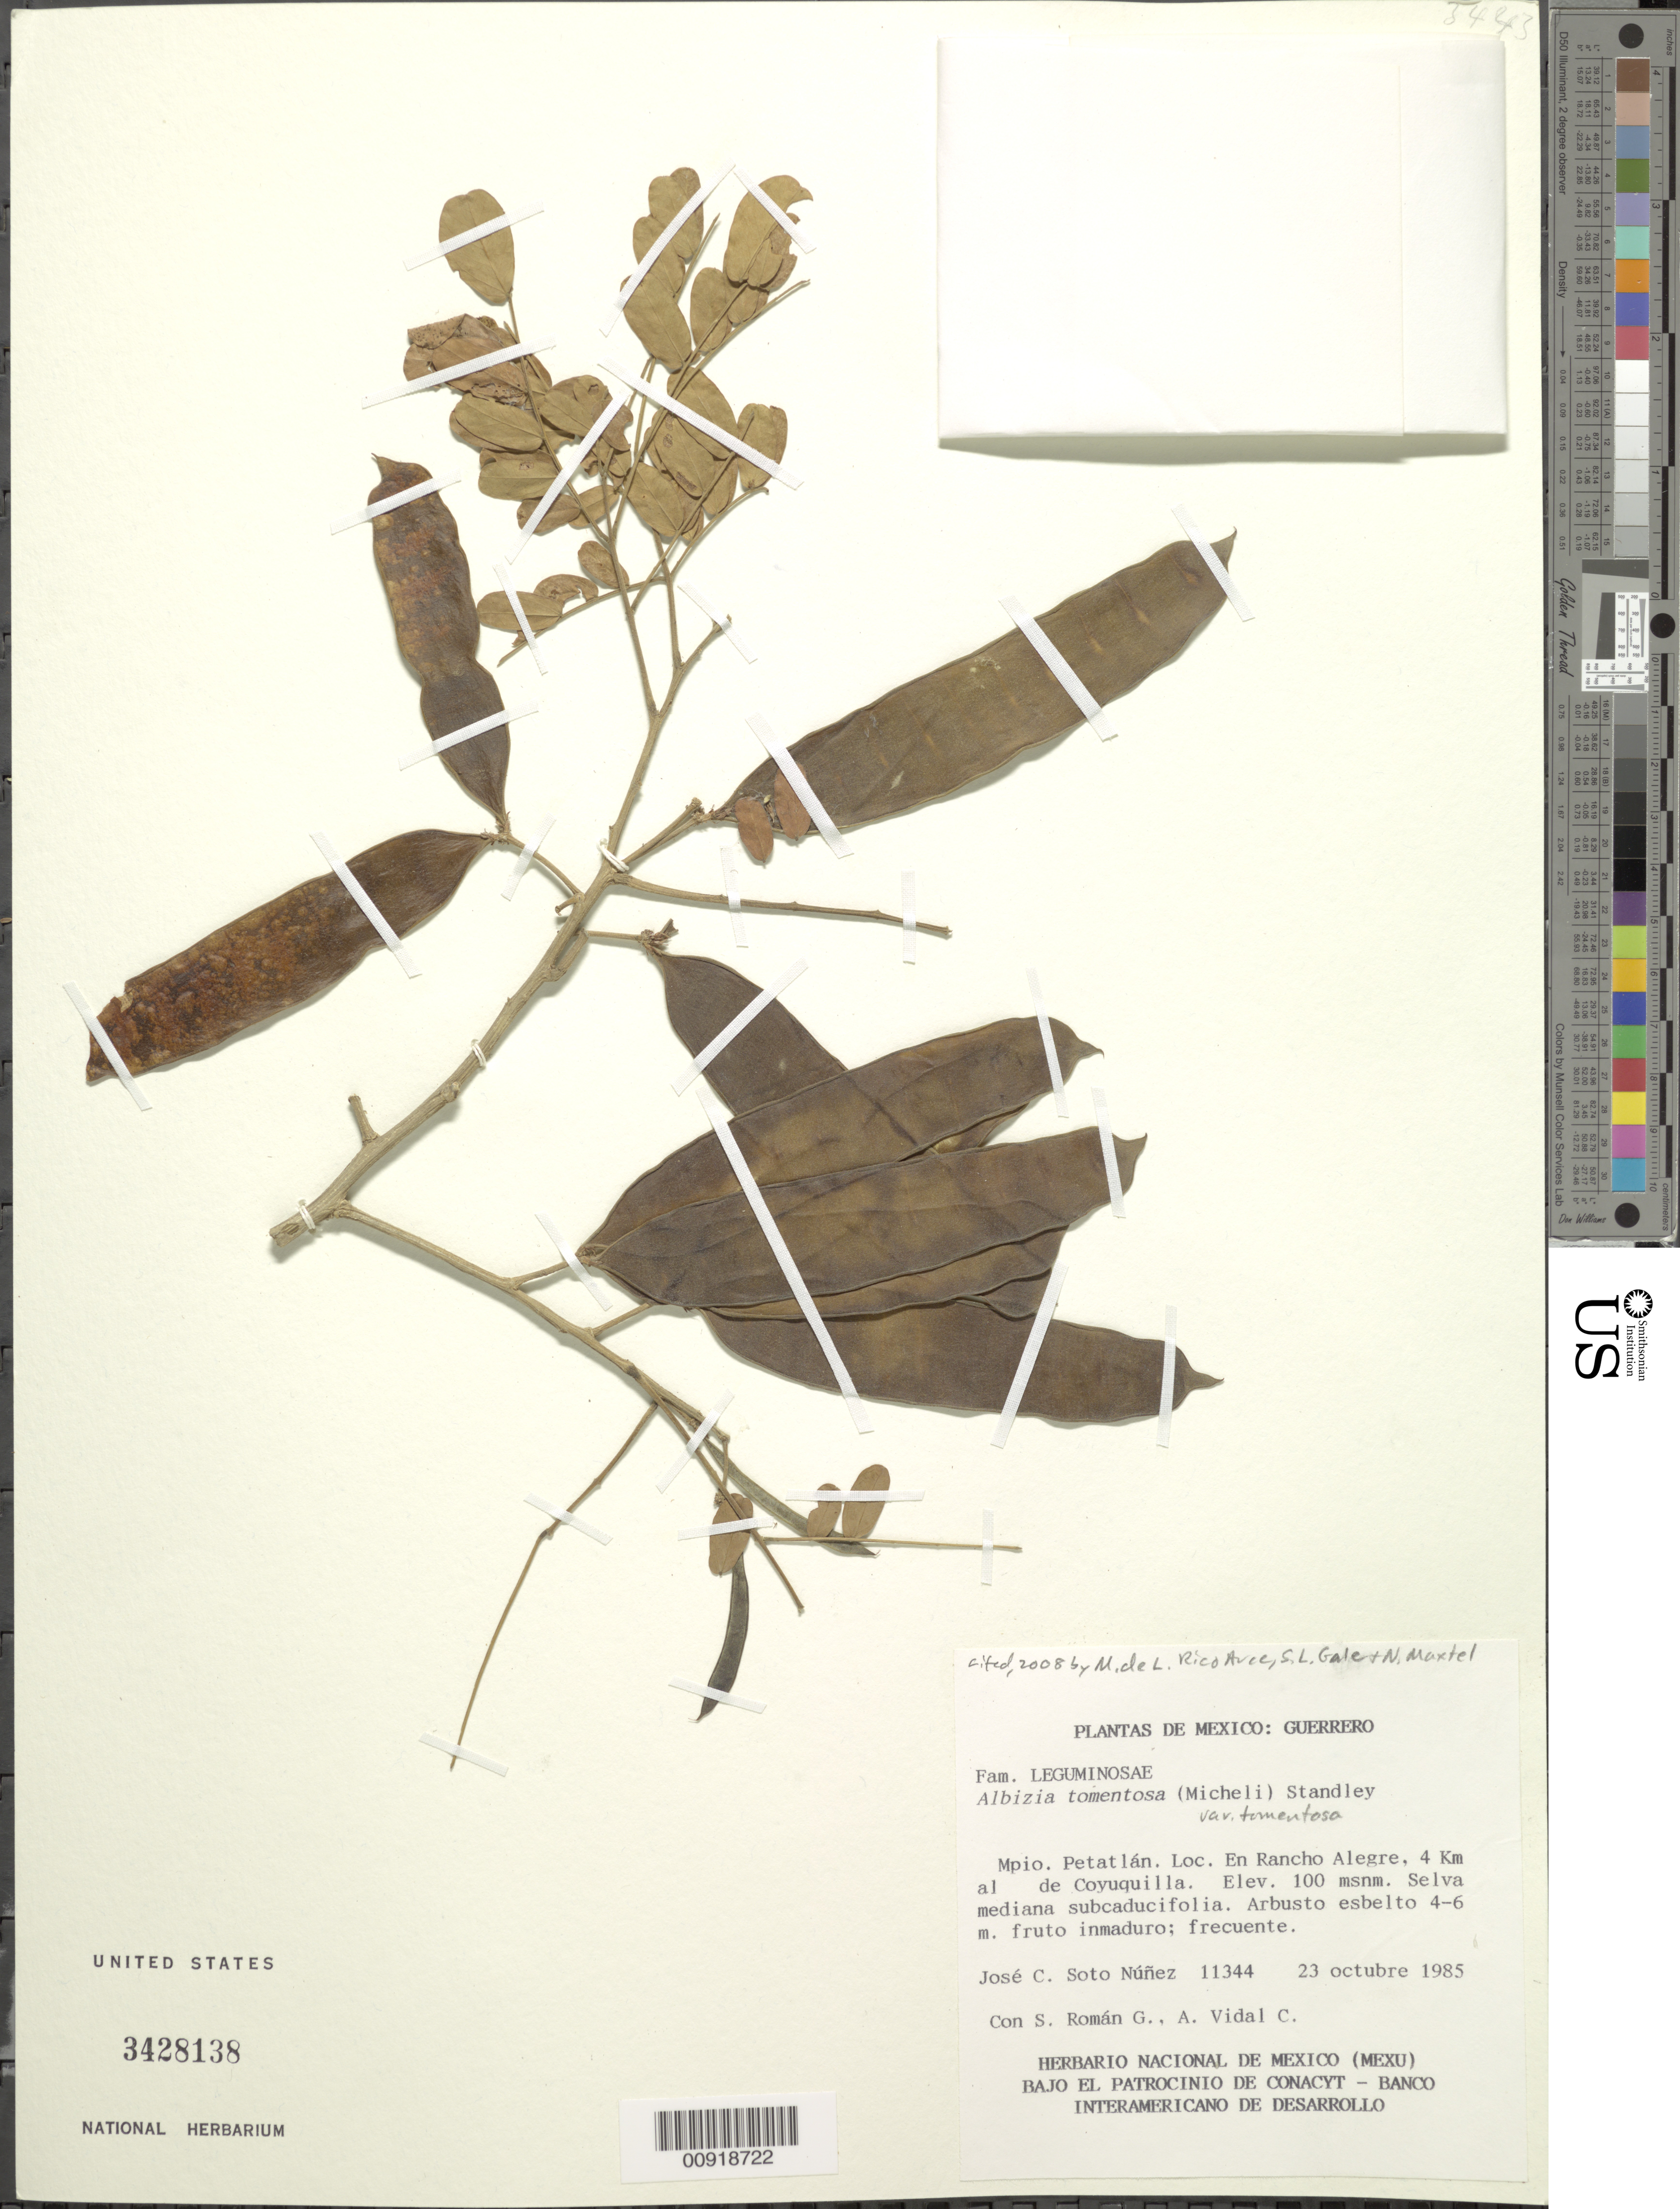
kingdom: Plantae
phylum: Tracheophyta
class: Magnoliopsida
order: Fabales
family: Fabaceae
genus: Pseudalbizzia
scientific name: Pseudalbizzia tomentosa var. tomentosa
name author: (Micheli) Koenen & Duno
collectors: J. C. Soto Núñez, S. Román G. & A. Vidal C.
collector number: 11344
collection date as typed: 23 Oct 1985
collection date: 1985-10-23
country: Mexico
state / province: Guerrero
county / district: Petatlán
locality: En Rancho Alegre, 4 km. al de Coyuquilla.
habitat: Selva mediana subcaducifolia.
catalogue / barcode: US 3428138